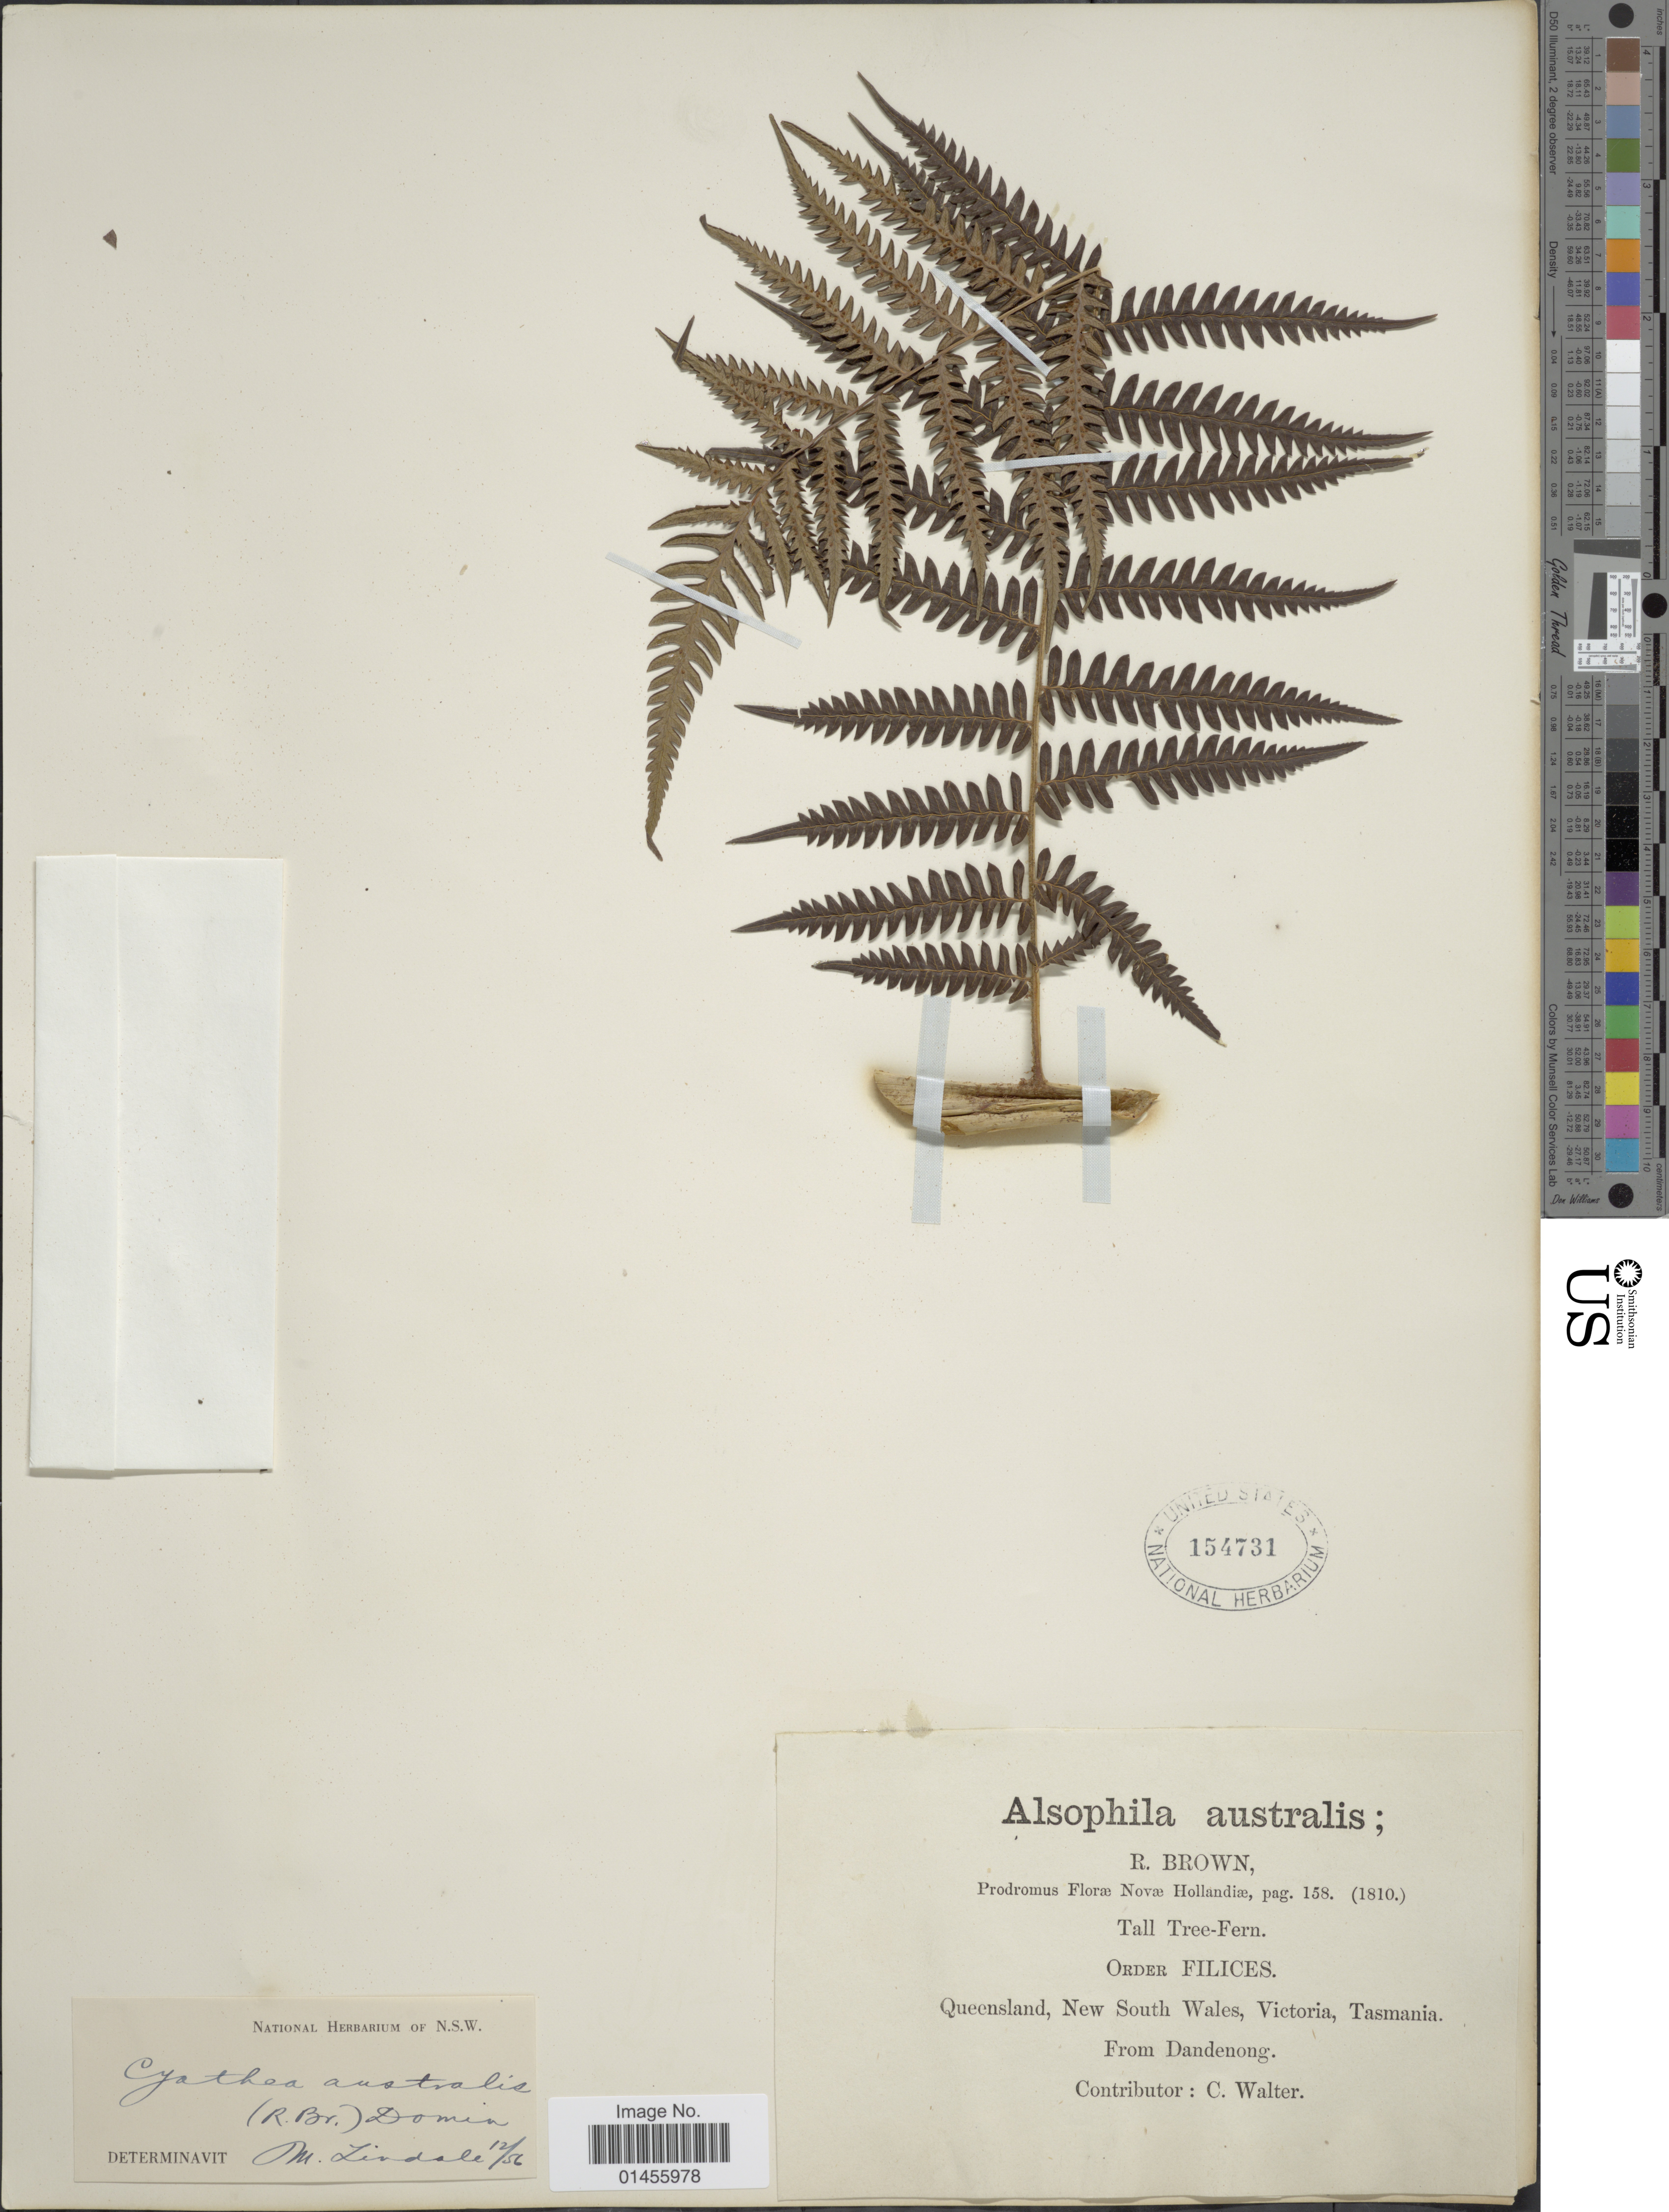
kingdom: Plantae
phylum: Tracheophyta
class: Polypodiopsida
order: Cyatheales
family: Cyatheaceae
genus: Alsophila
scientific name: Alsophila australis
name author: R. Br.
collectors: R. Brown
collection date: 1810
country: Australia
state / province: Victoria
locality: Queensland, New South Wales, Victoria, Tasmania, from Dandenong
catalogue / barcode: US 154731